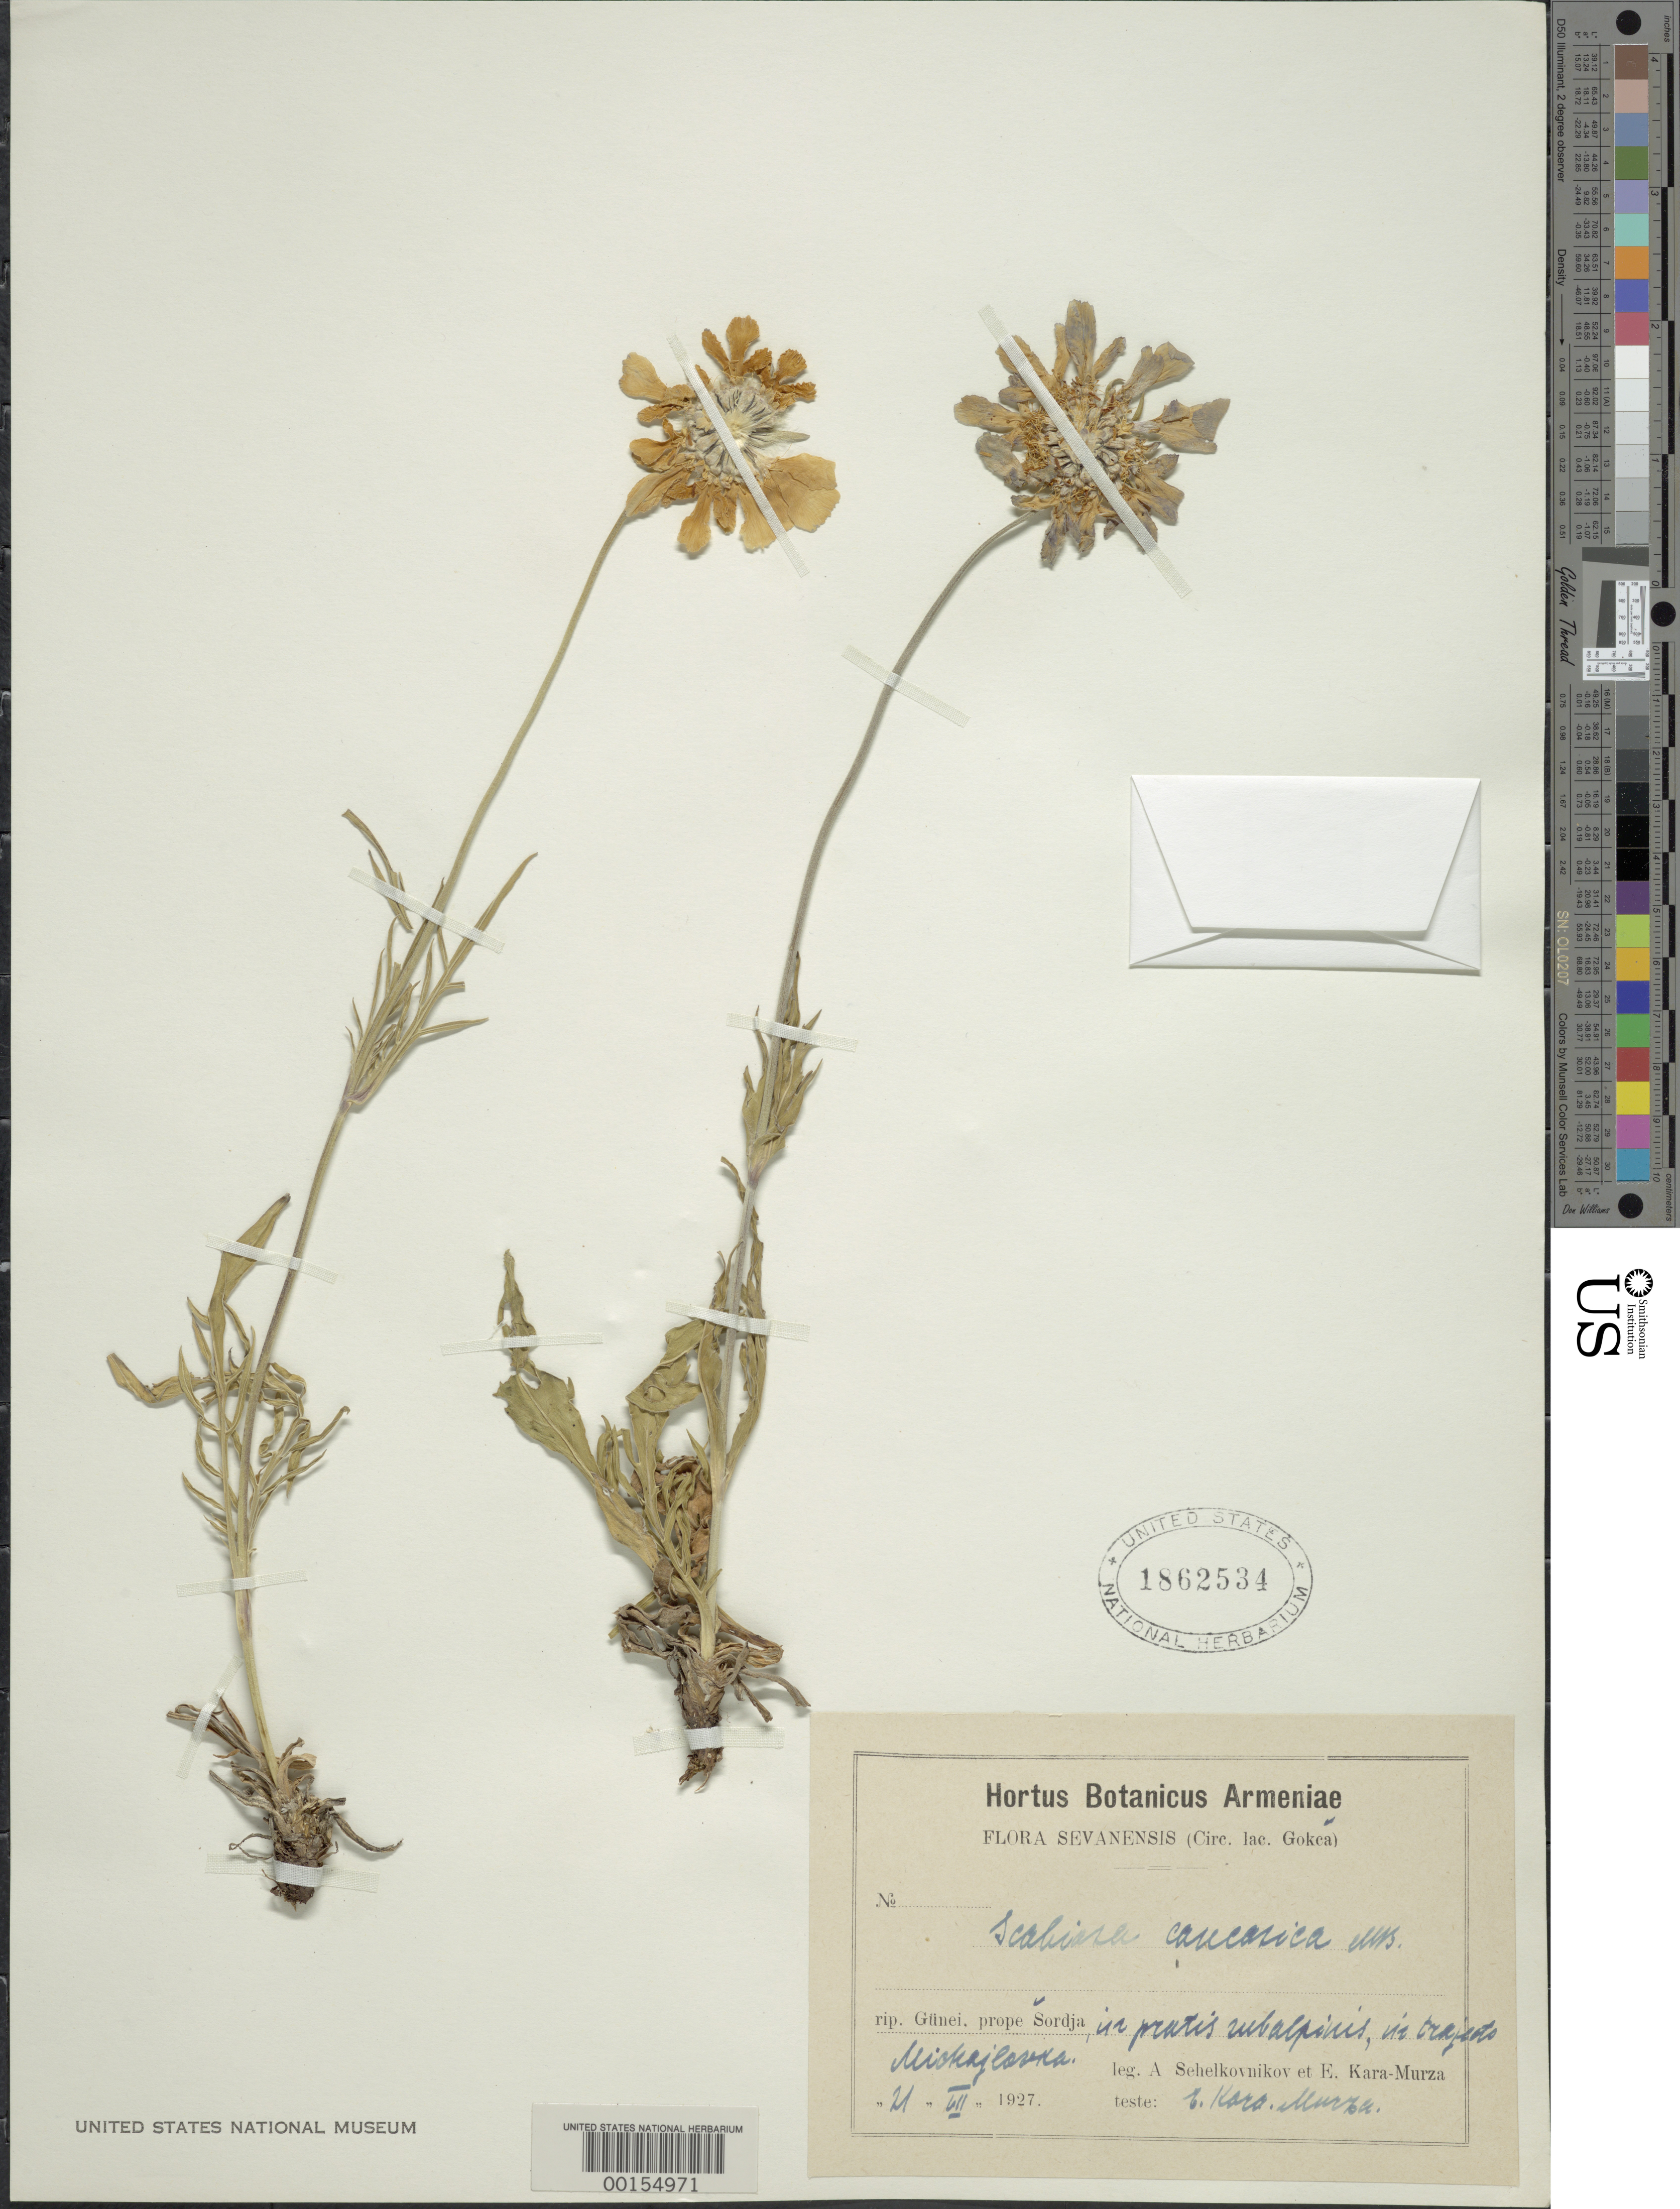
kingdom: Plantae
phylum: Tracheophyta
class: Magnoliopsida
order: Dipsacales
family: Caprifoliaceae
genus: Scabiosa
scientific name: Scabiosa caucasica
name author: M. Bieb.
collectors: A. Sehelkovnikov & E. Kara-Murza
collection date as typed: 21 Jul 1927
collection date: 1927-07-21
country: Iran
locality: Armenia, Sevanensis, Gokea Lake, Gunei near Sordja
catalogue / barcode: US 1862534